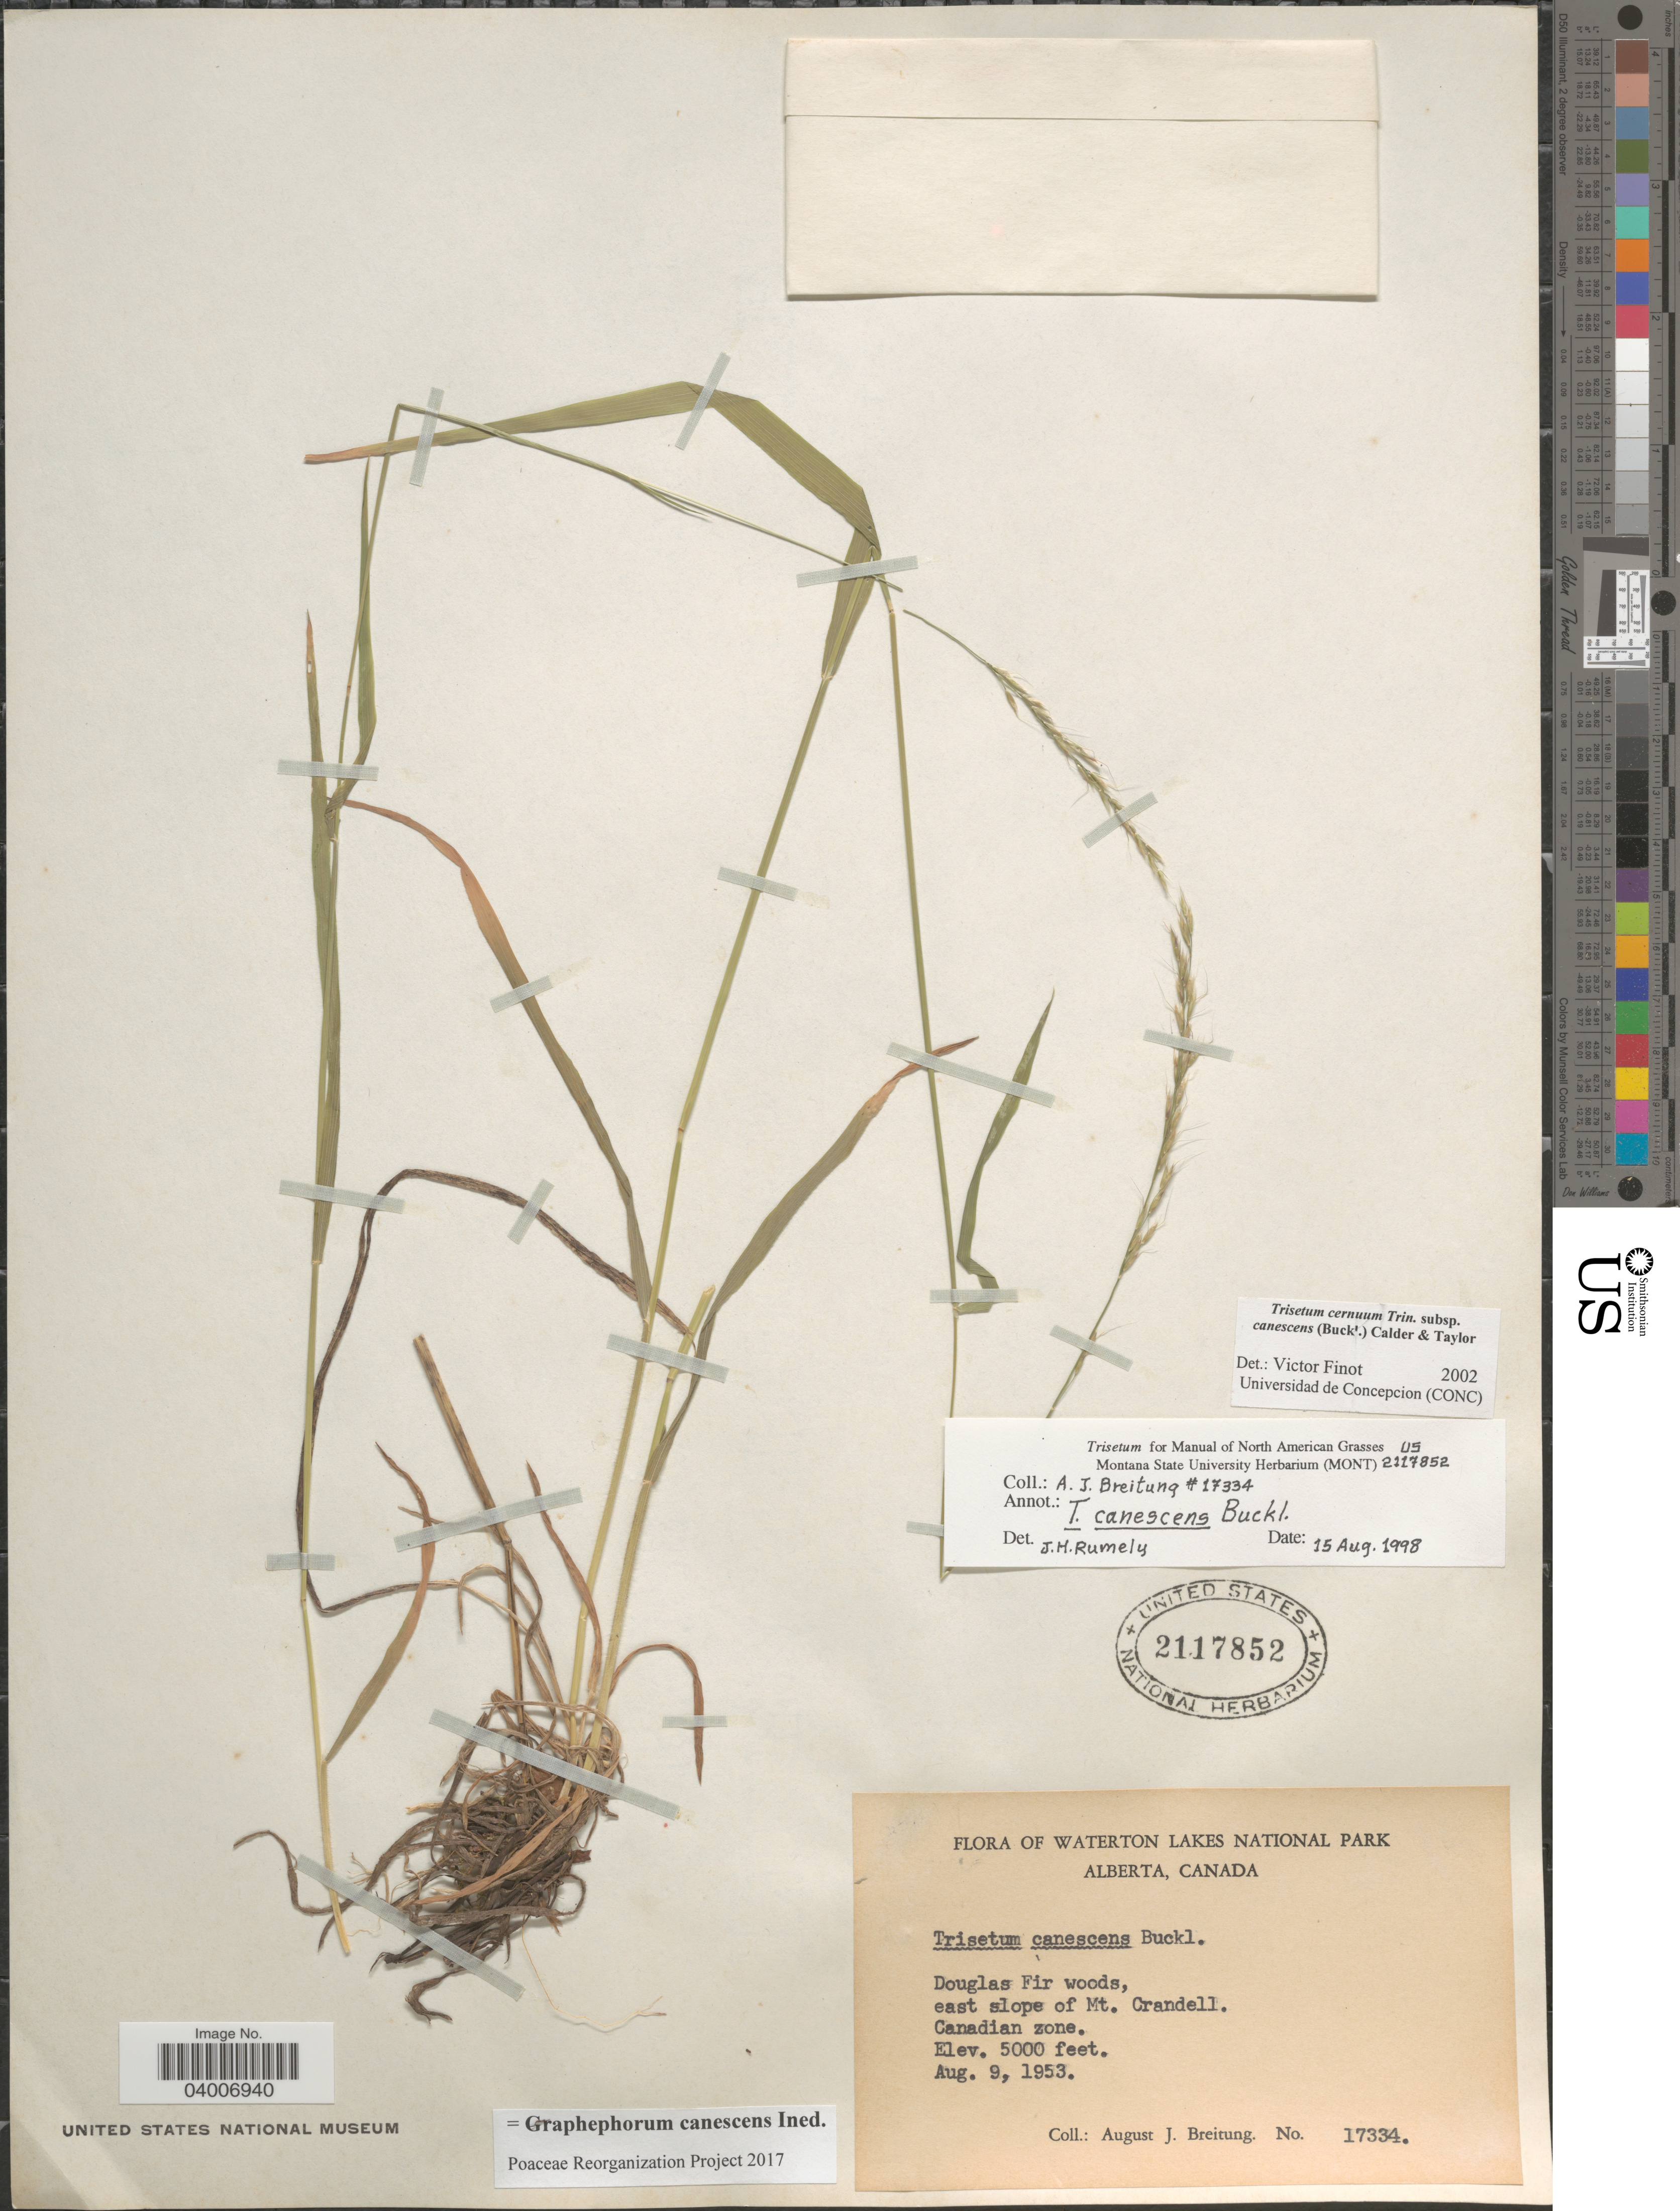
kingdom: Plantae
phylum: Tracheophyta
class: Liliopsida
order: Poales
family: Poaceae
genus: Graphephorum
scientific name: Graphephorum canescens ined.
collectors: A. Breitung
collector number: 17334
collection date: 1953-08-09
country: Canada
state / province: Alberta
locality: Waterton Lakes National Park. Douglas Fir woods, east slope of Mt. Crandell. Canadian zone.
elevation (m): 1524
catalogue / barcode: US 2117852